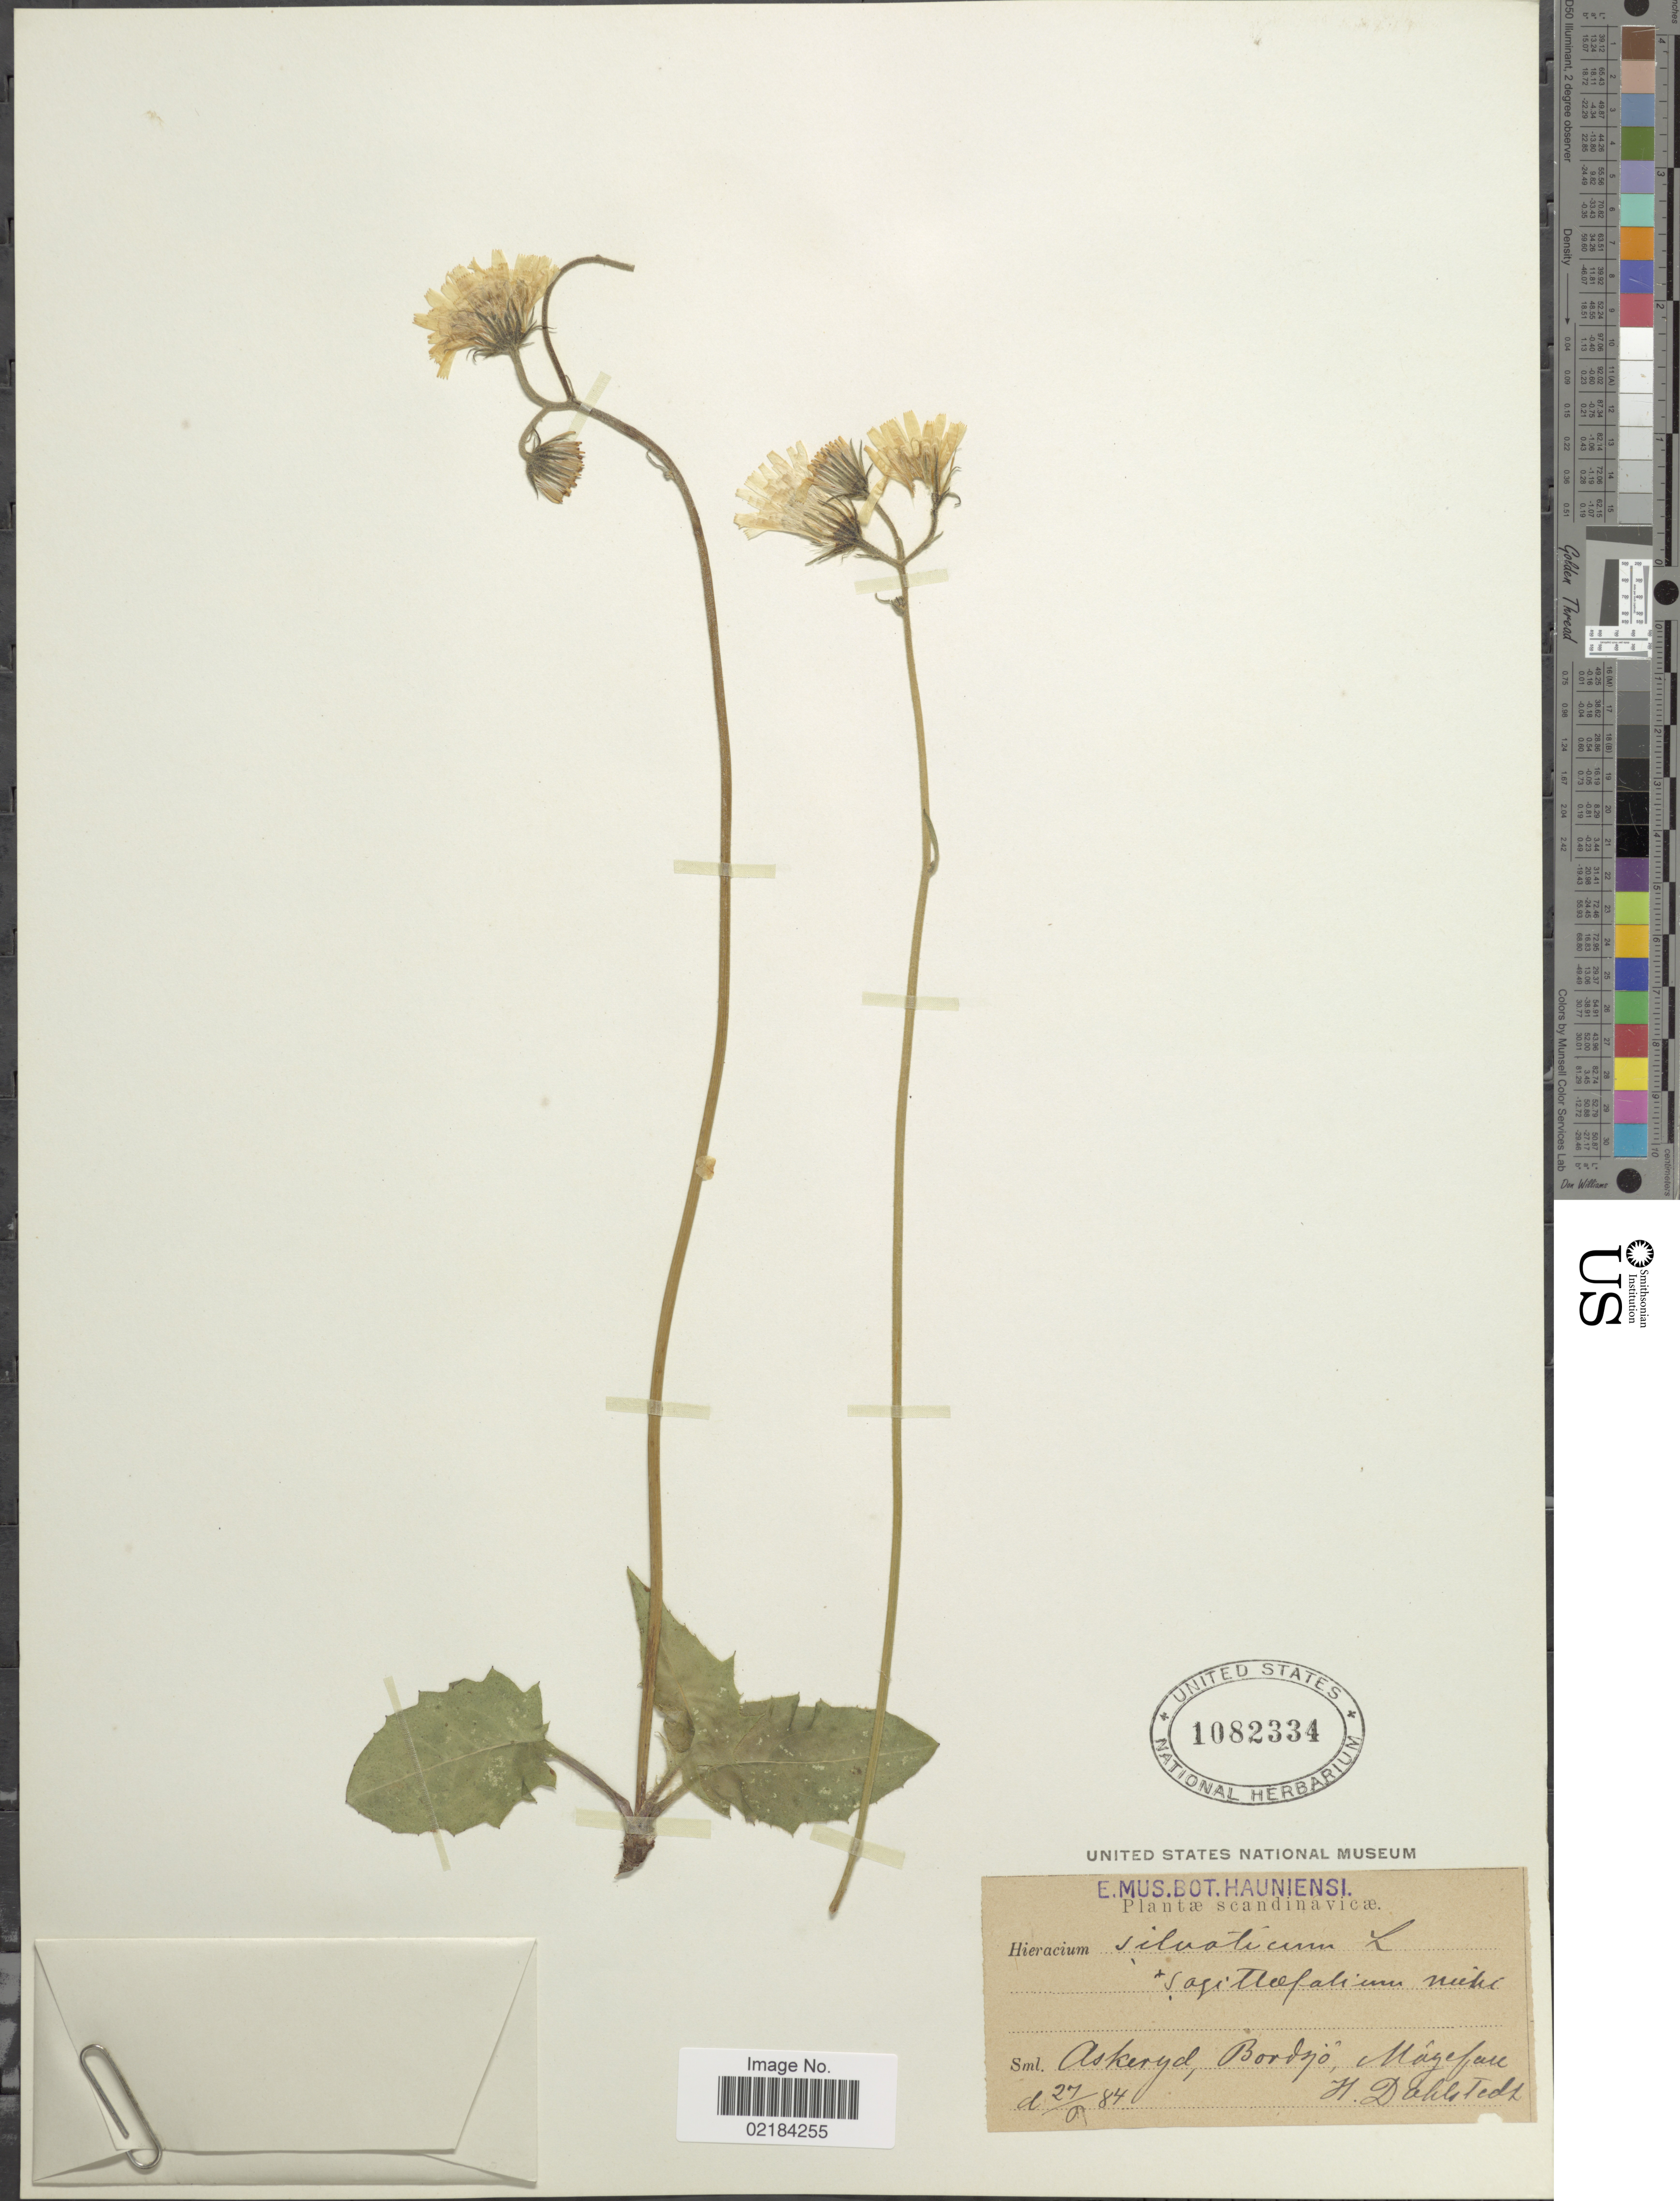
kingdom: Plantae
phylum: Tracheophyta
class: Magnoliopsida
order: Asterales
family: Asteraceae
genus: Hieracium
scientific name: Hieracium sylvaticum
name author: (L.) Gouan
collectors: H. G. Dahlstedt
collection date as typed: Transcribed d/m/y: 27/6/84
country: Sweden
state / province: Jönköping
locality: Askeryd, Bordsjö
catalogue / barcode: US 1082334